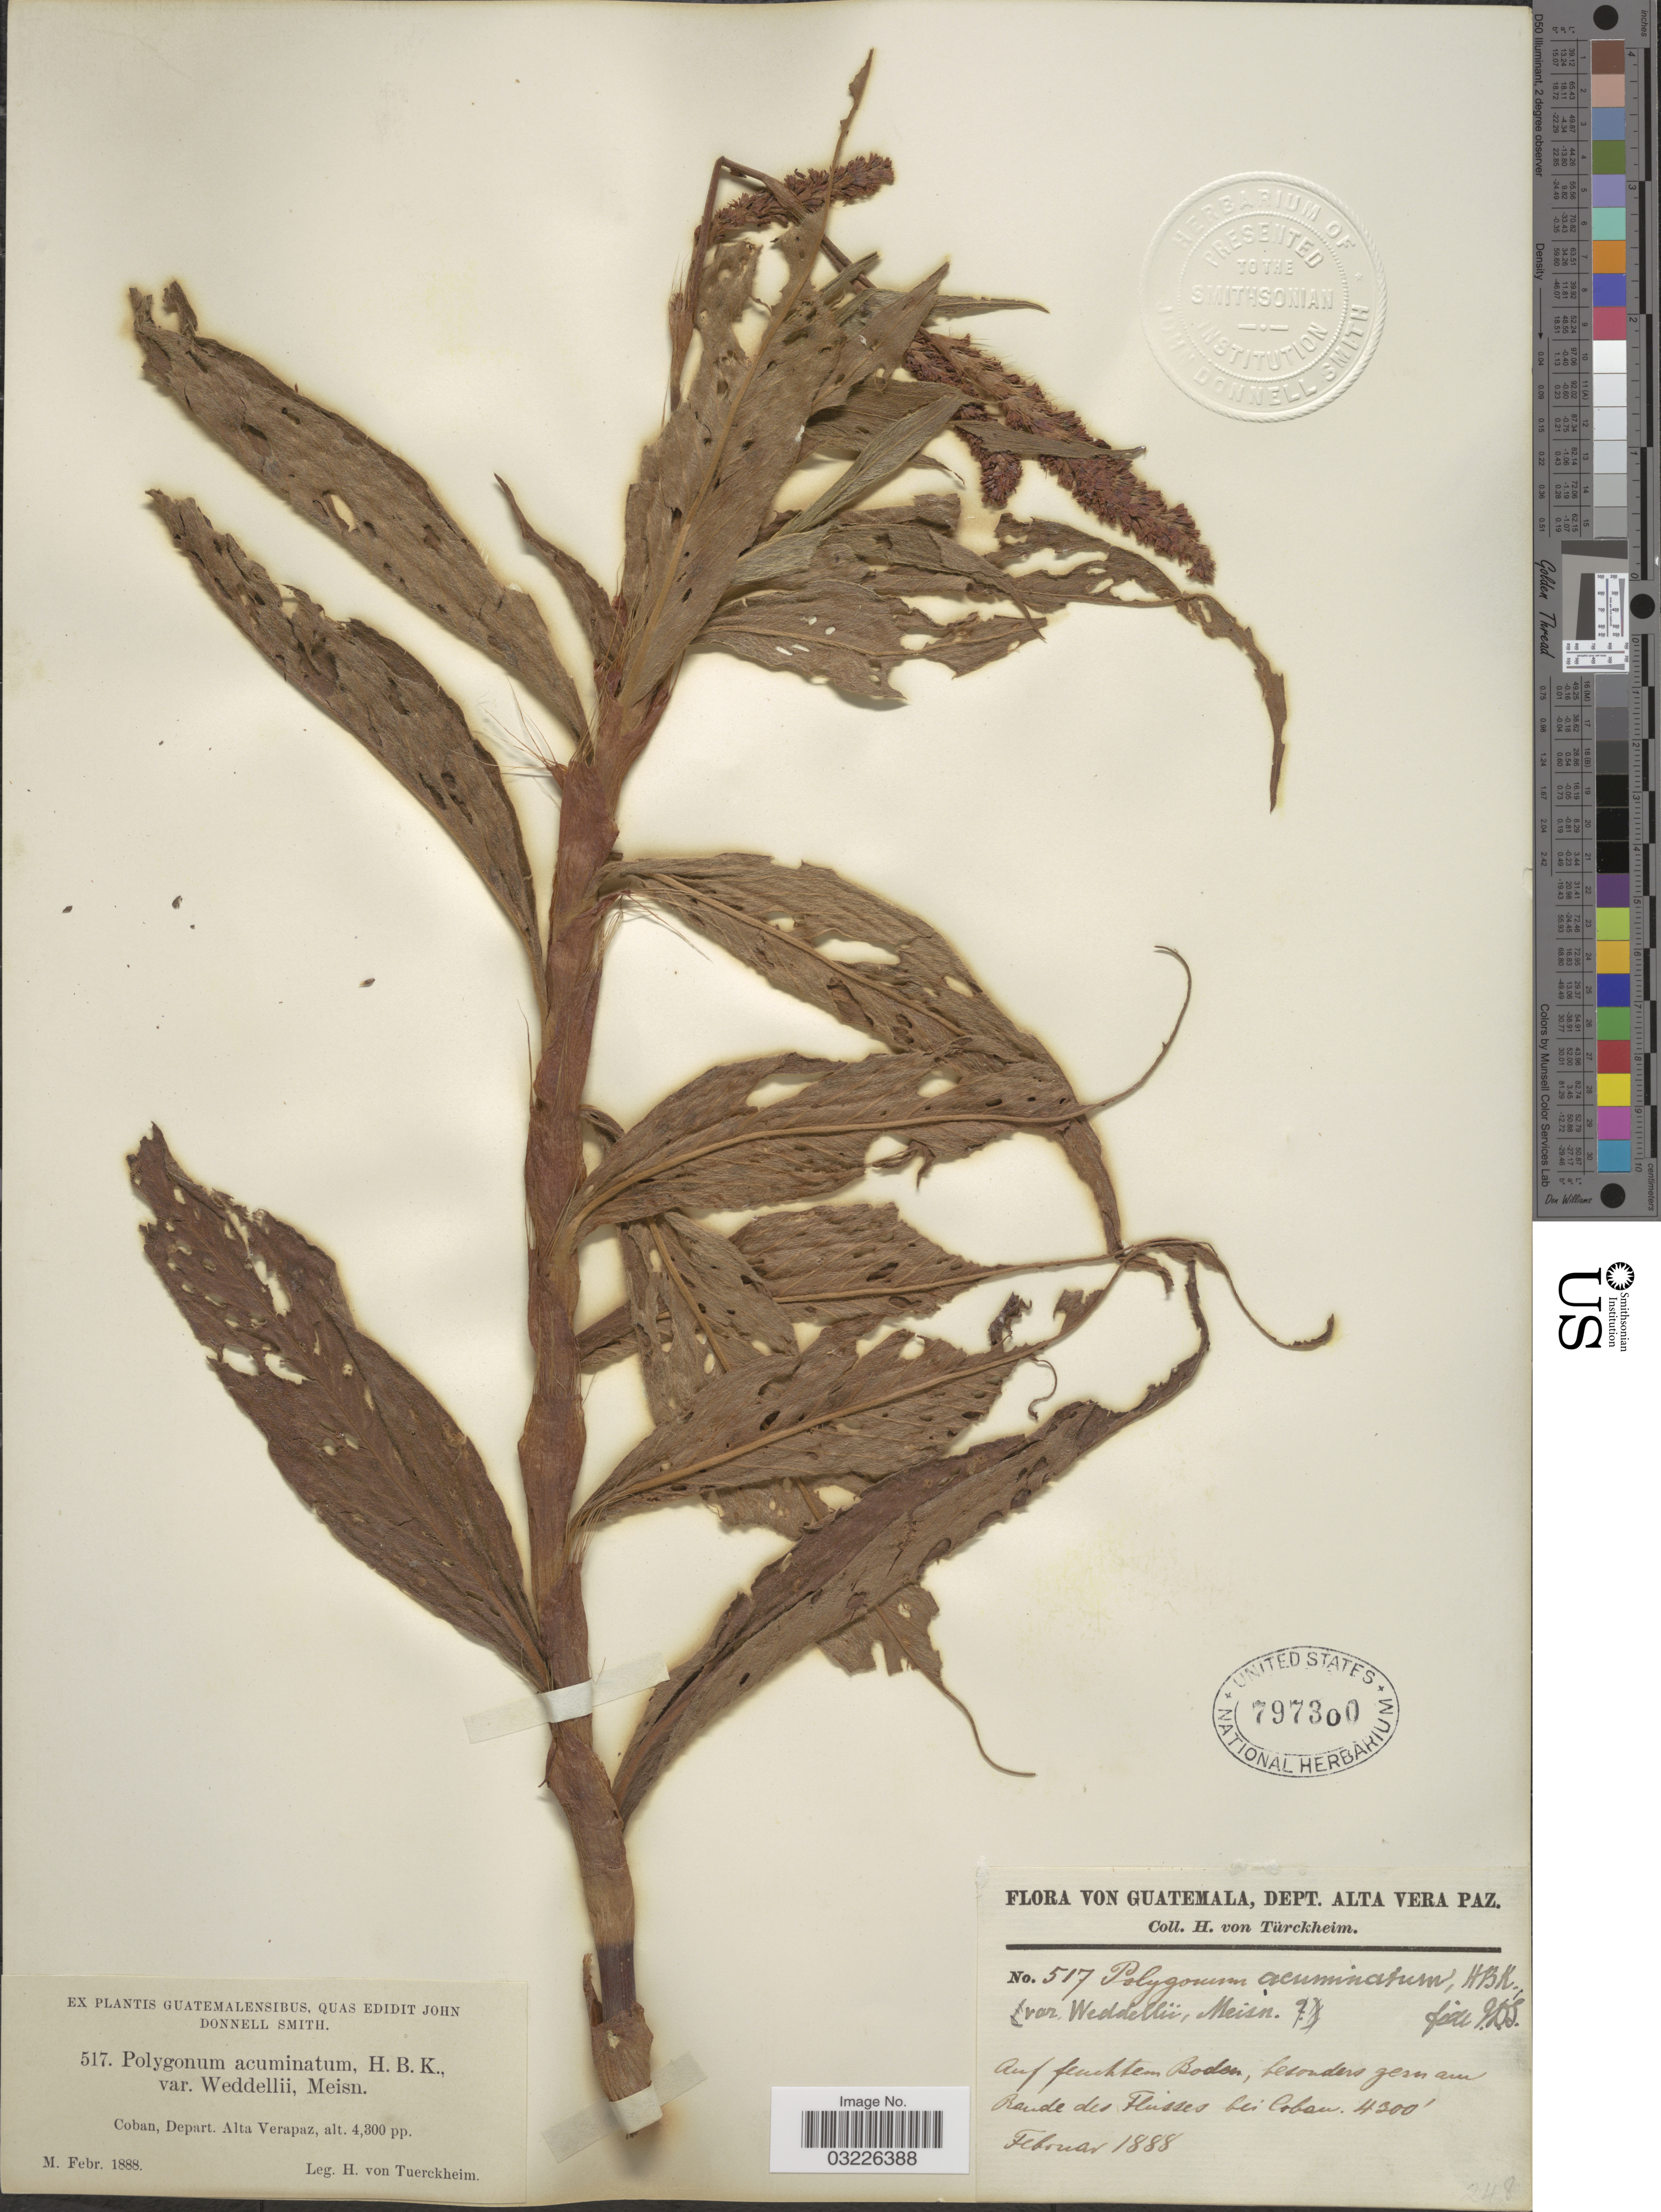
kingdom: Plantae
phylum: Tracheophyta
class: Magnoliopsida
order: Caryophyllales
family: Polygonaceae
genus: Polygonum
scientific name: Polygonum acuminatum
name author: Kunth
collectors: H. von Türckheim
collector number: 517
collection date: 1888-02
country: Guatemala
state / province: Alta Verapaz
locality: Coban, Depart. Alta Verapaz.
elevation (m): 1311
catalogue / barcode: US 797300